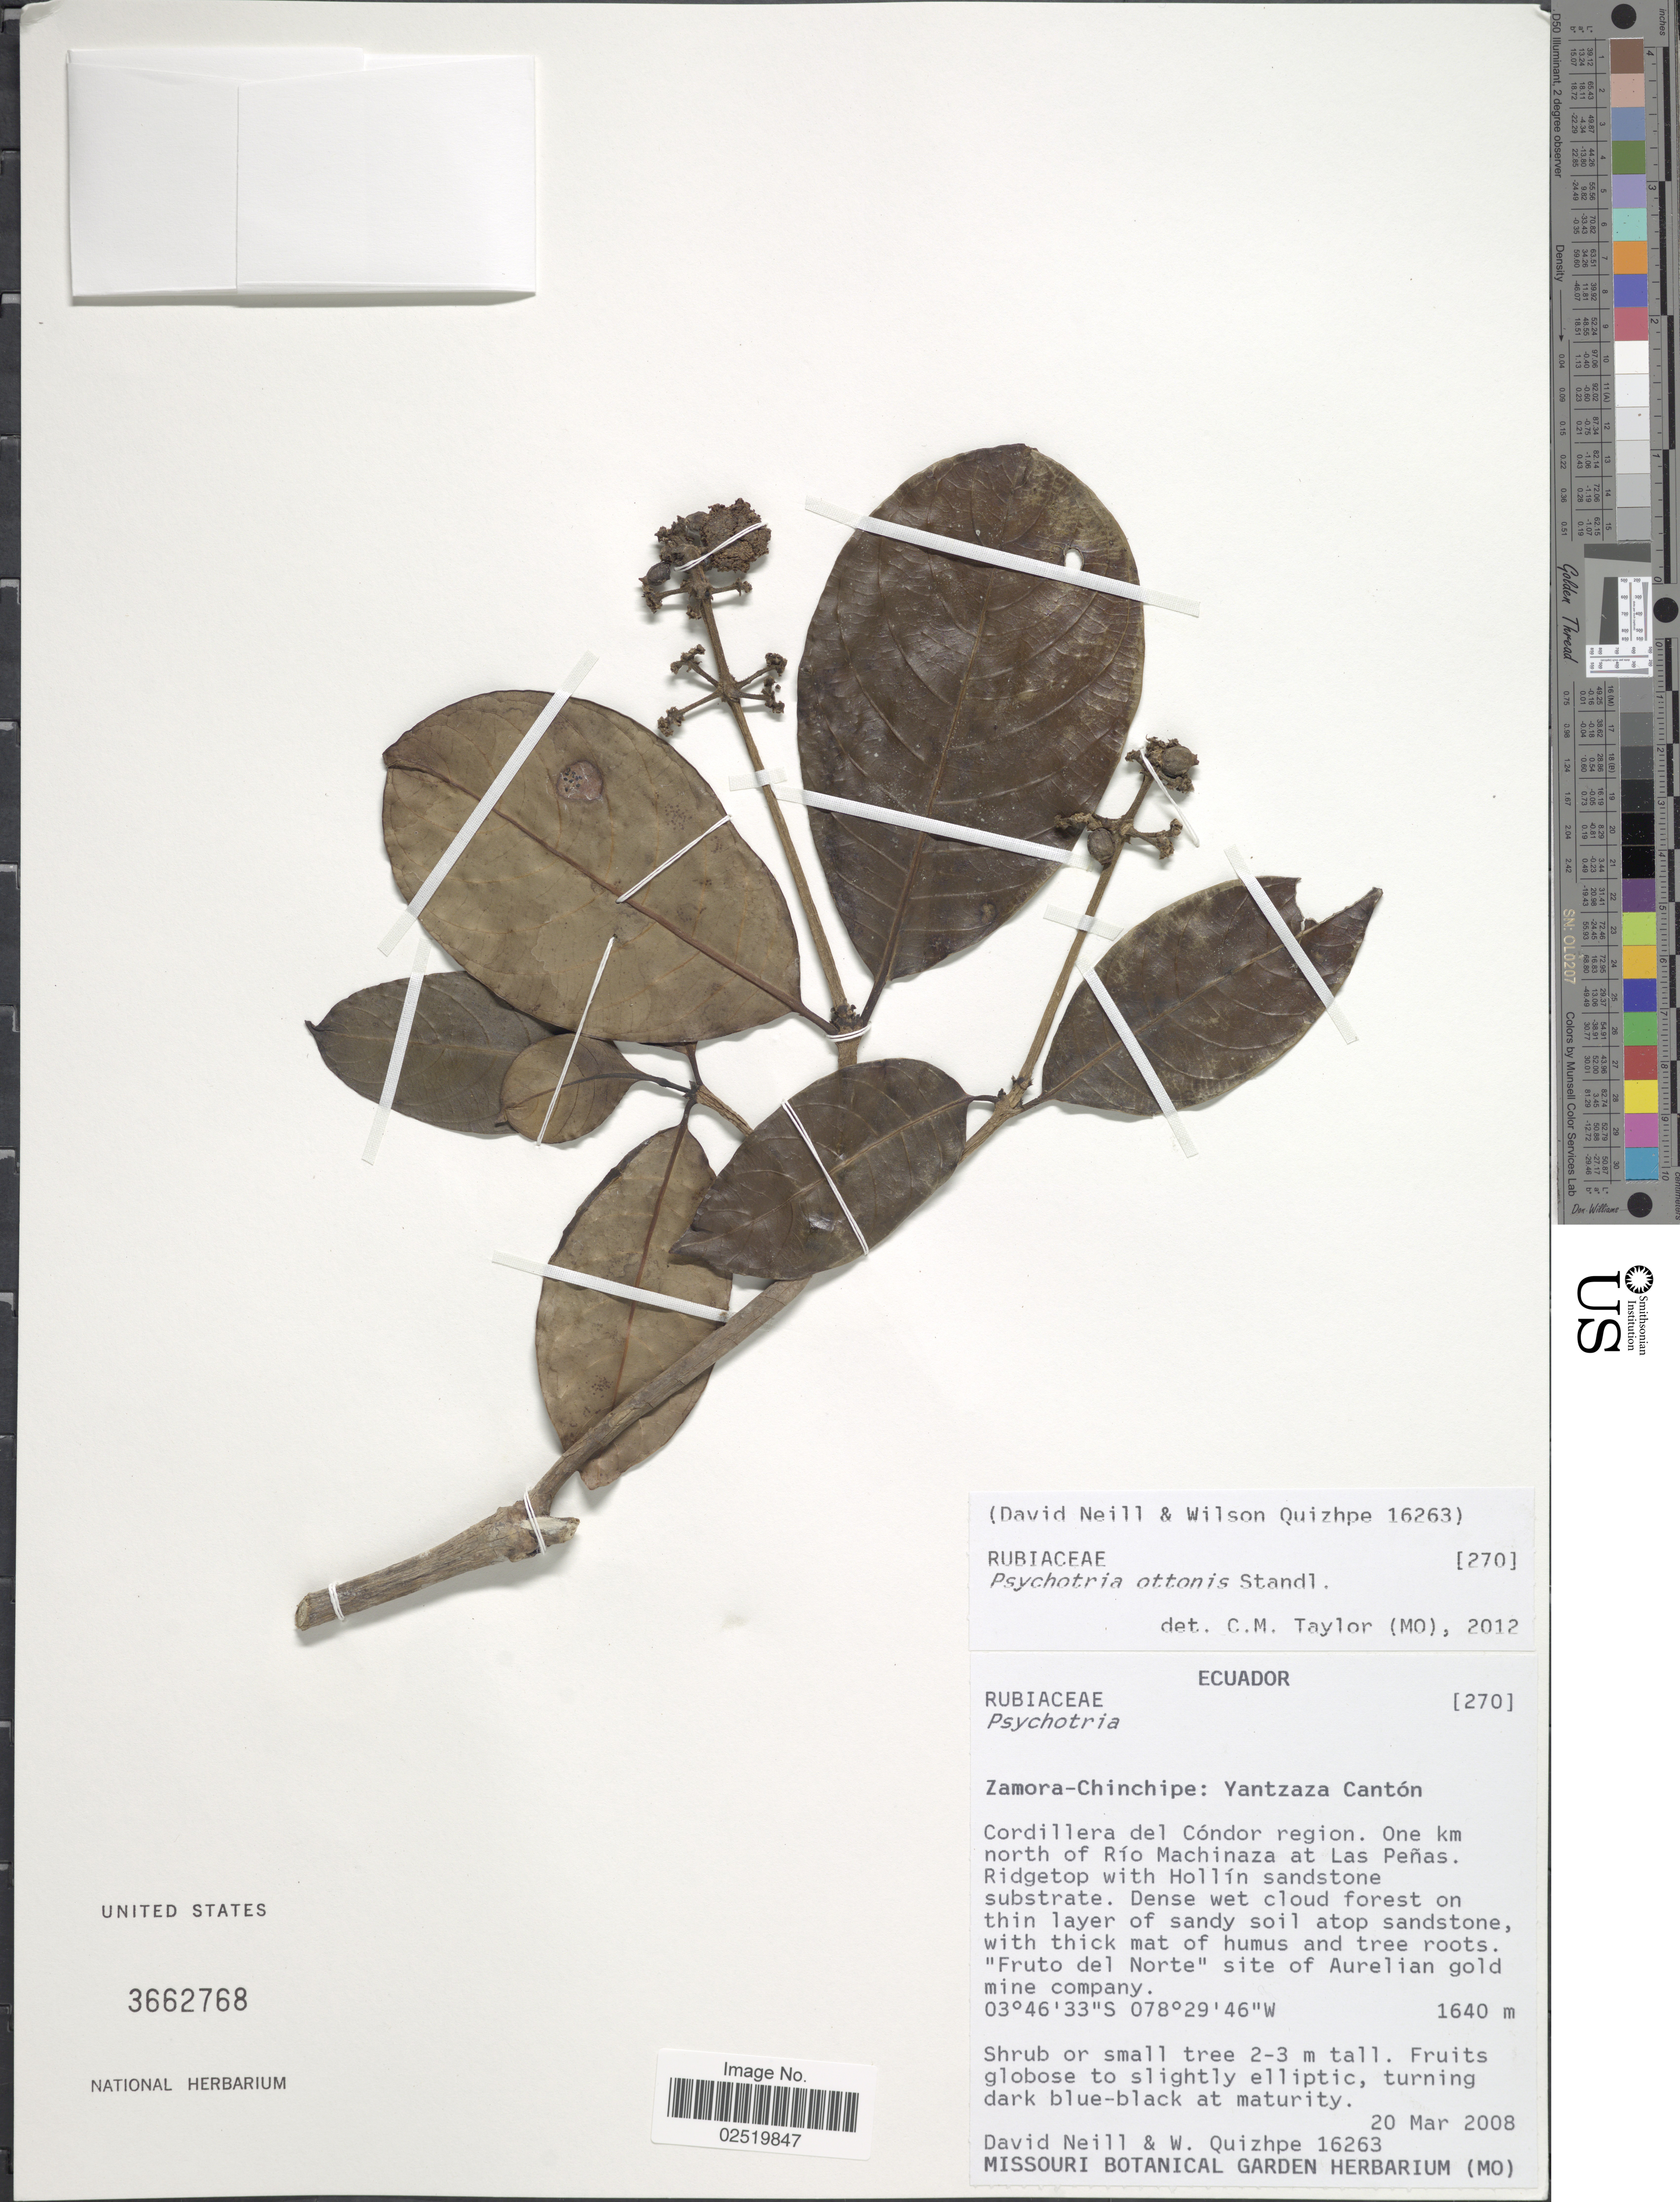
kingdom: Plantae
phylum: Tracheophyta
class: Magnoliopsida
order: Gentianales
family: Rubiaceae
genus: Psychotria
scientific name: Psychotria ottonis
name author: Standl.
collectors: D. A. Neill & W. Quizhpe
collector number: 16263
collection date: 2008-03-20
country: Ecuador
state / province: Zamora-Chinchipe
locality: Yantzaza Canton. Cordillera del Condor region. One km north of Rio Machinaza at Las Penas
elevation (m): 1640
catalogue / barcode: US 3662768